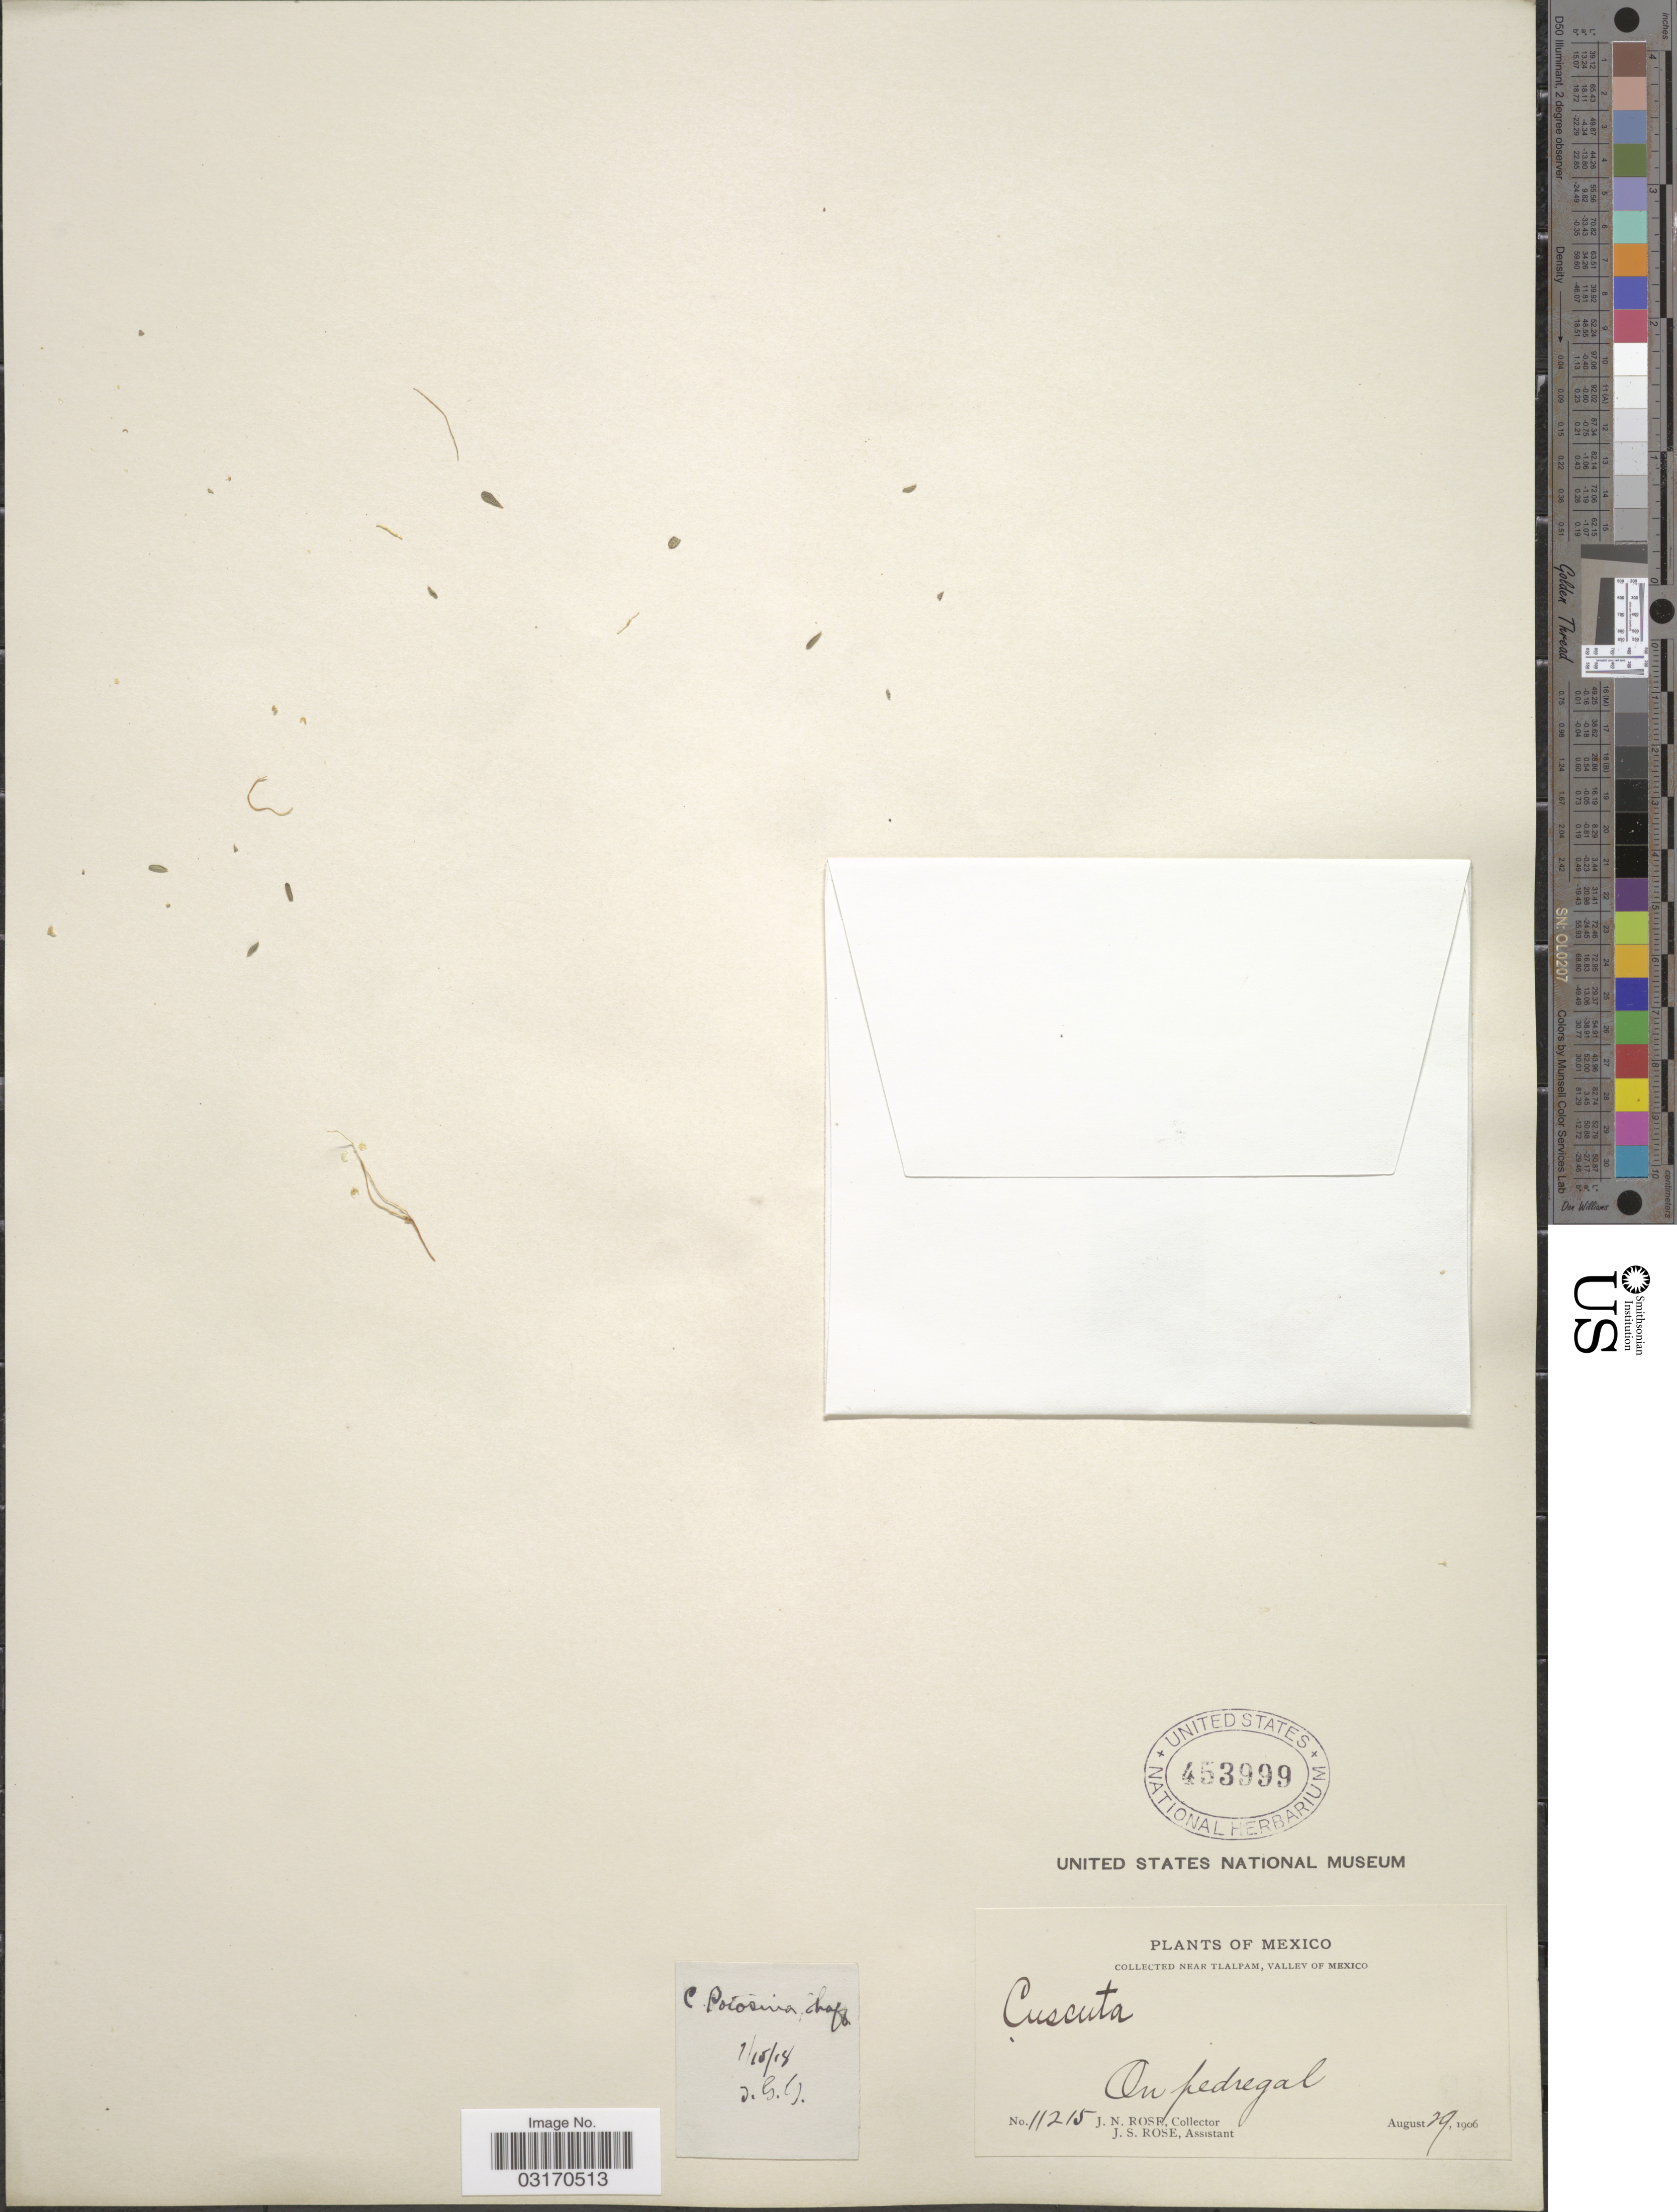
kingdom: Plantae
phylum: Tracheophyta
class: Magnoliopsida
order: Solanales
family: Convolvulaceae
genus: Cuscuta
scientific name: Cuscuta potosina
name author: W. Schaffn. ex Engelm. in S. Watson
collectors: J. N. Rose & J. S. Rose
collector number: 11215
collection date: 1906-08-29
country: Mexico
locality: Near Tlalpam, Valley of Mexico.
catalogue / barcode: US 453999